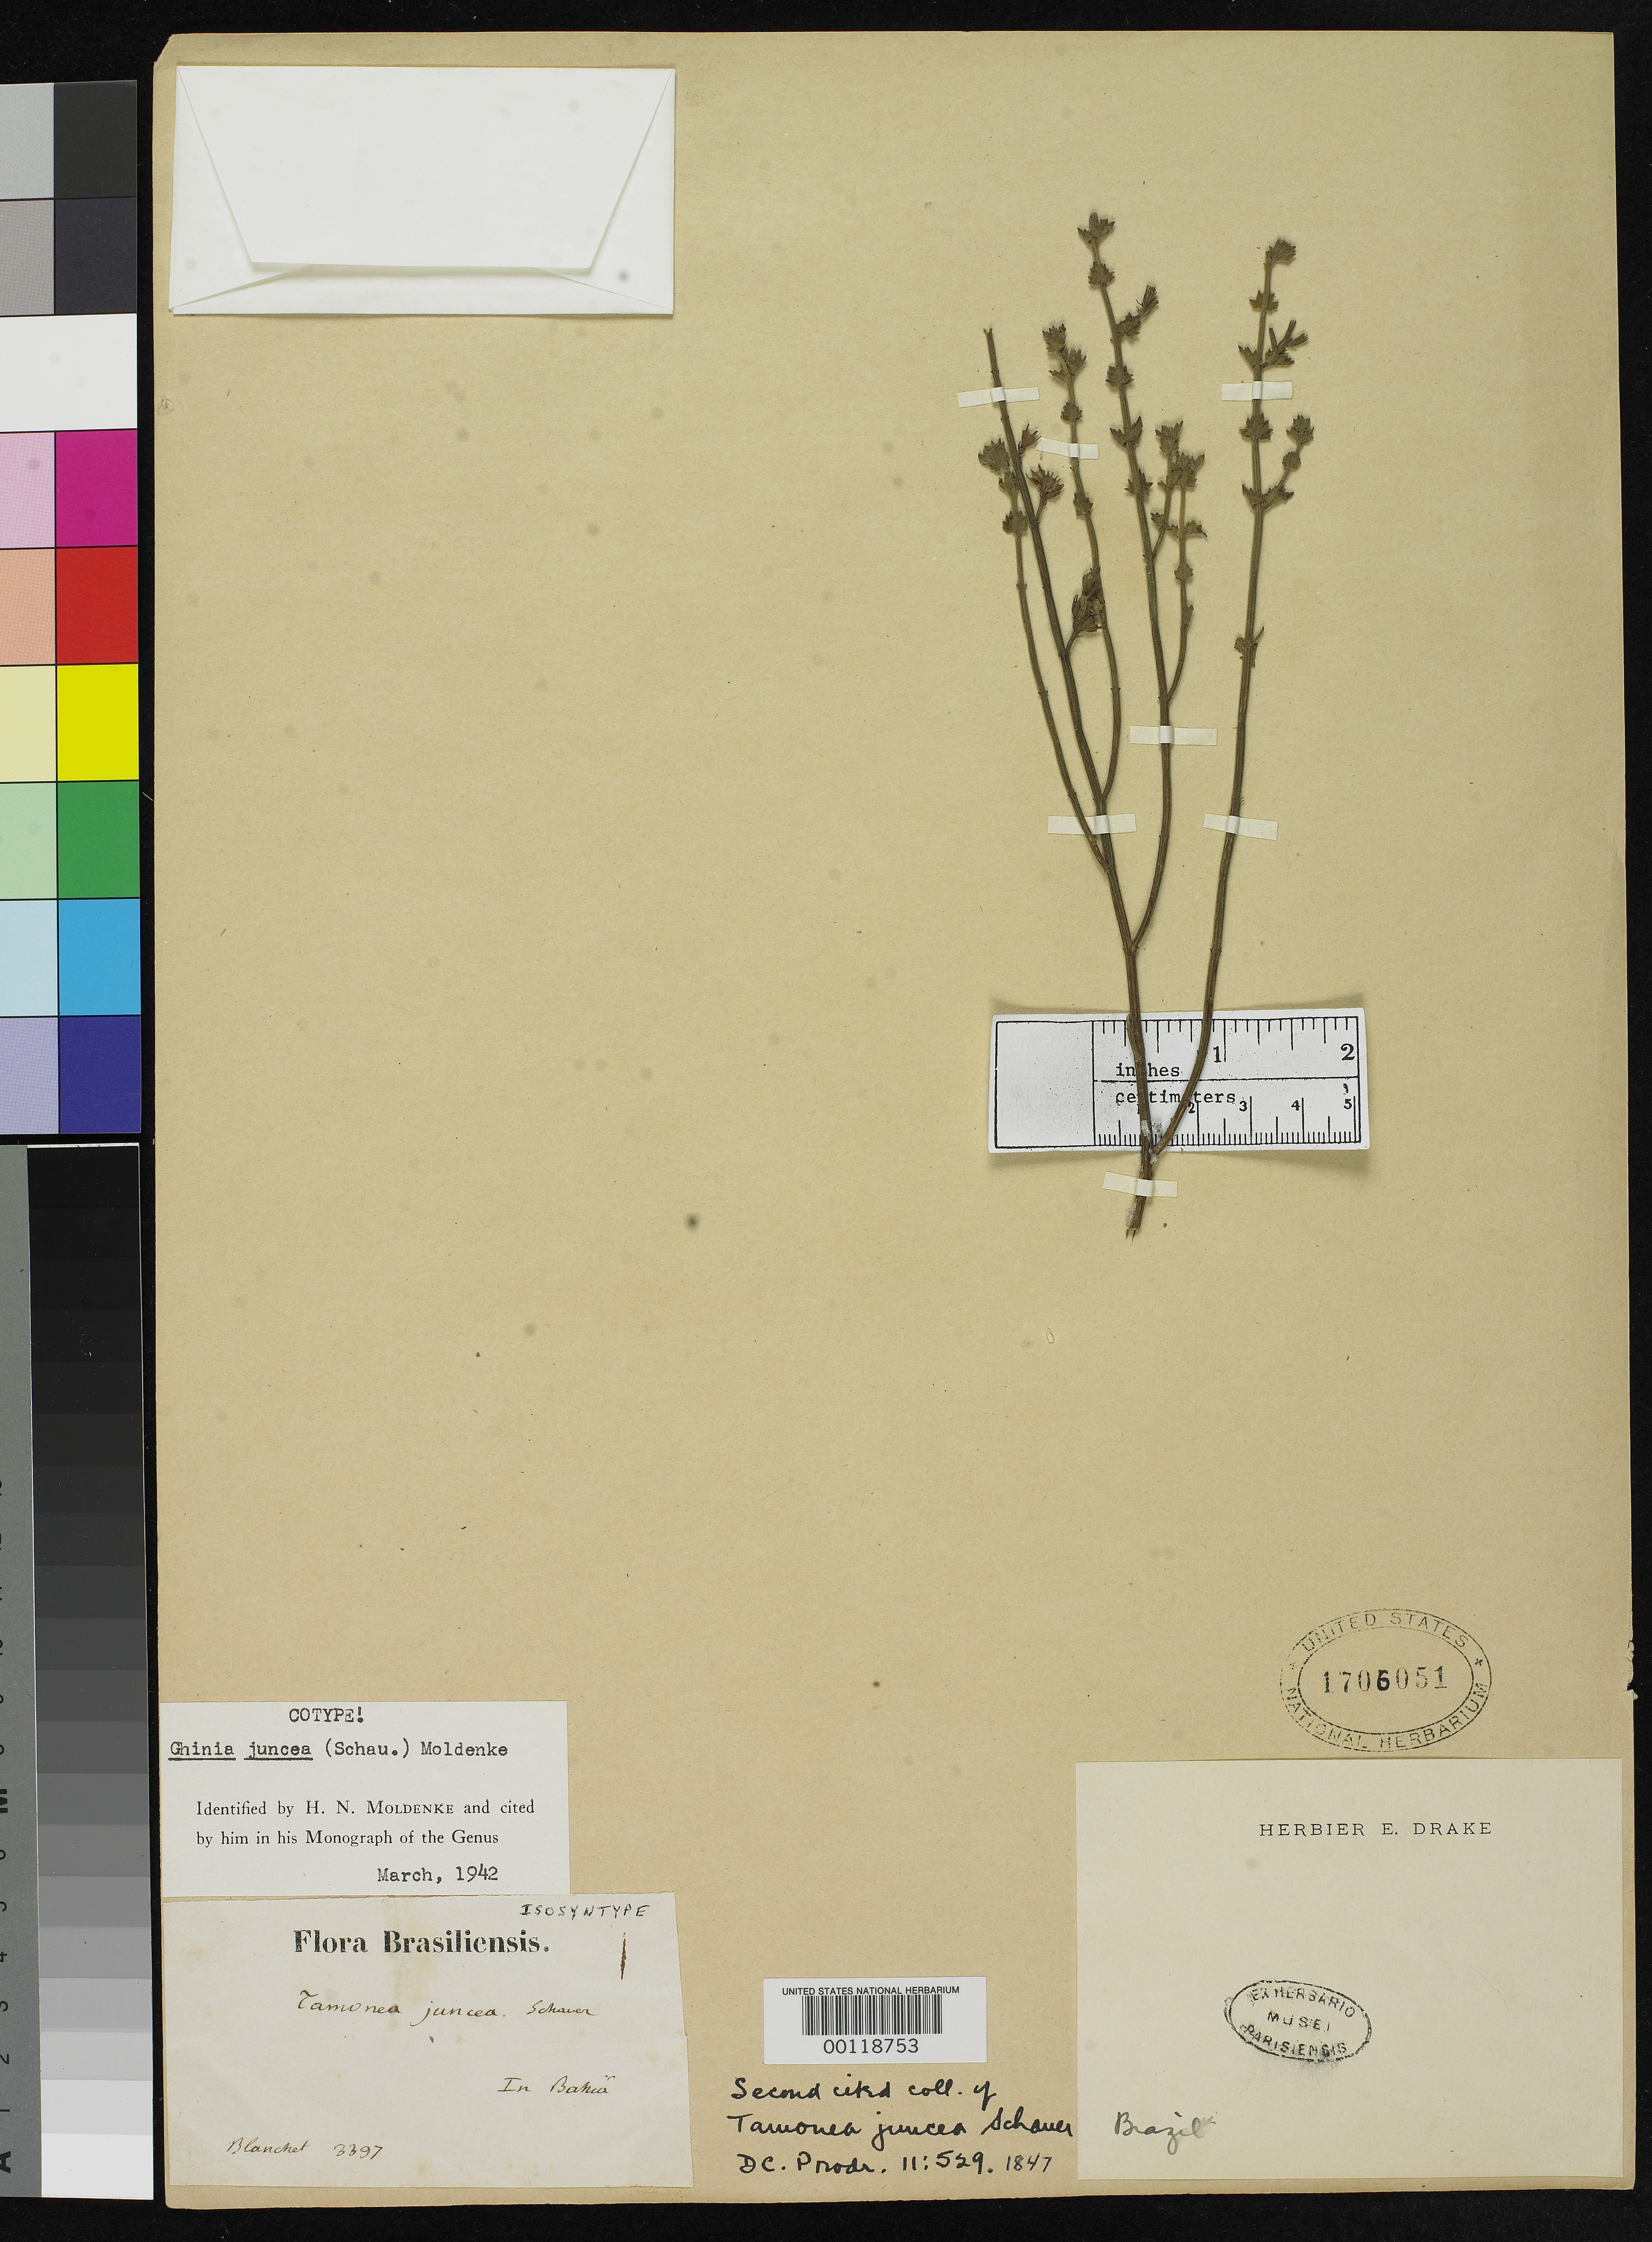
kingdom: Plantae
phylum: Tracheophyta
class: Magnoliopsida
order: Lamiales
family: Verbenaceae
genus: Tamonea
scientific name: Tamonea juncea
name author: Shauer in DC.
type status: Isosyntype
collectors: J. Blanchet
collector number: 3397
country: Brazil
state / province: Bahia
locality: North of Esplanda city on road to Jaquera.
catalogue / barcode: US 1706051